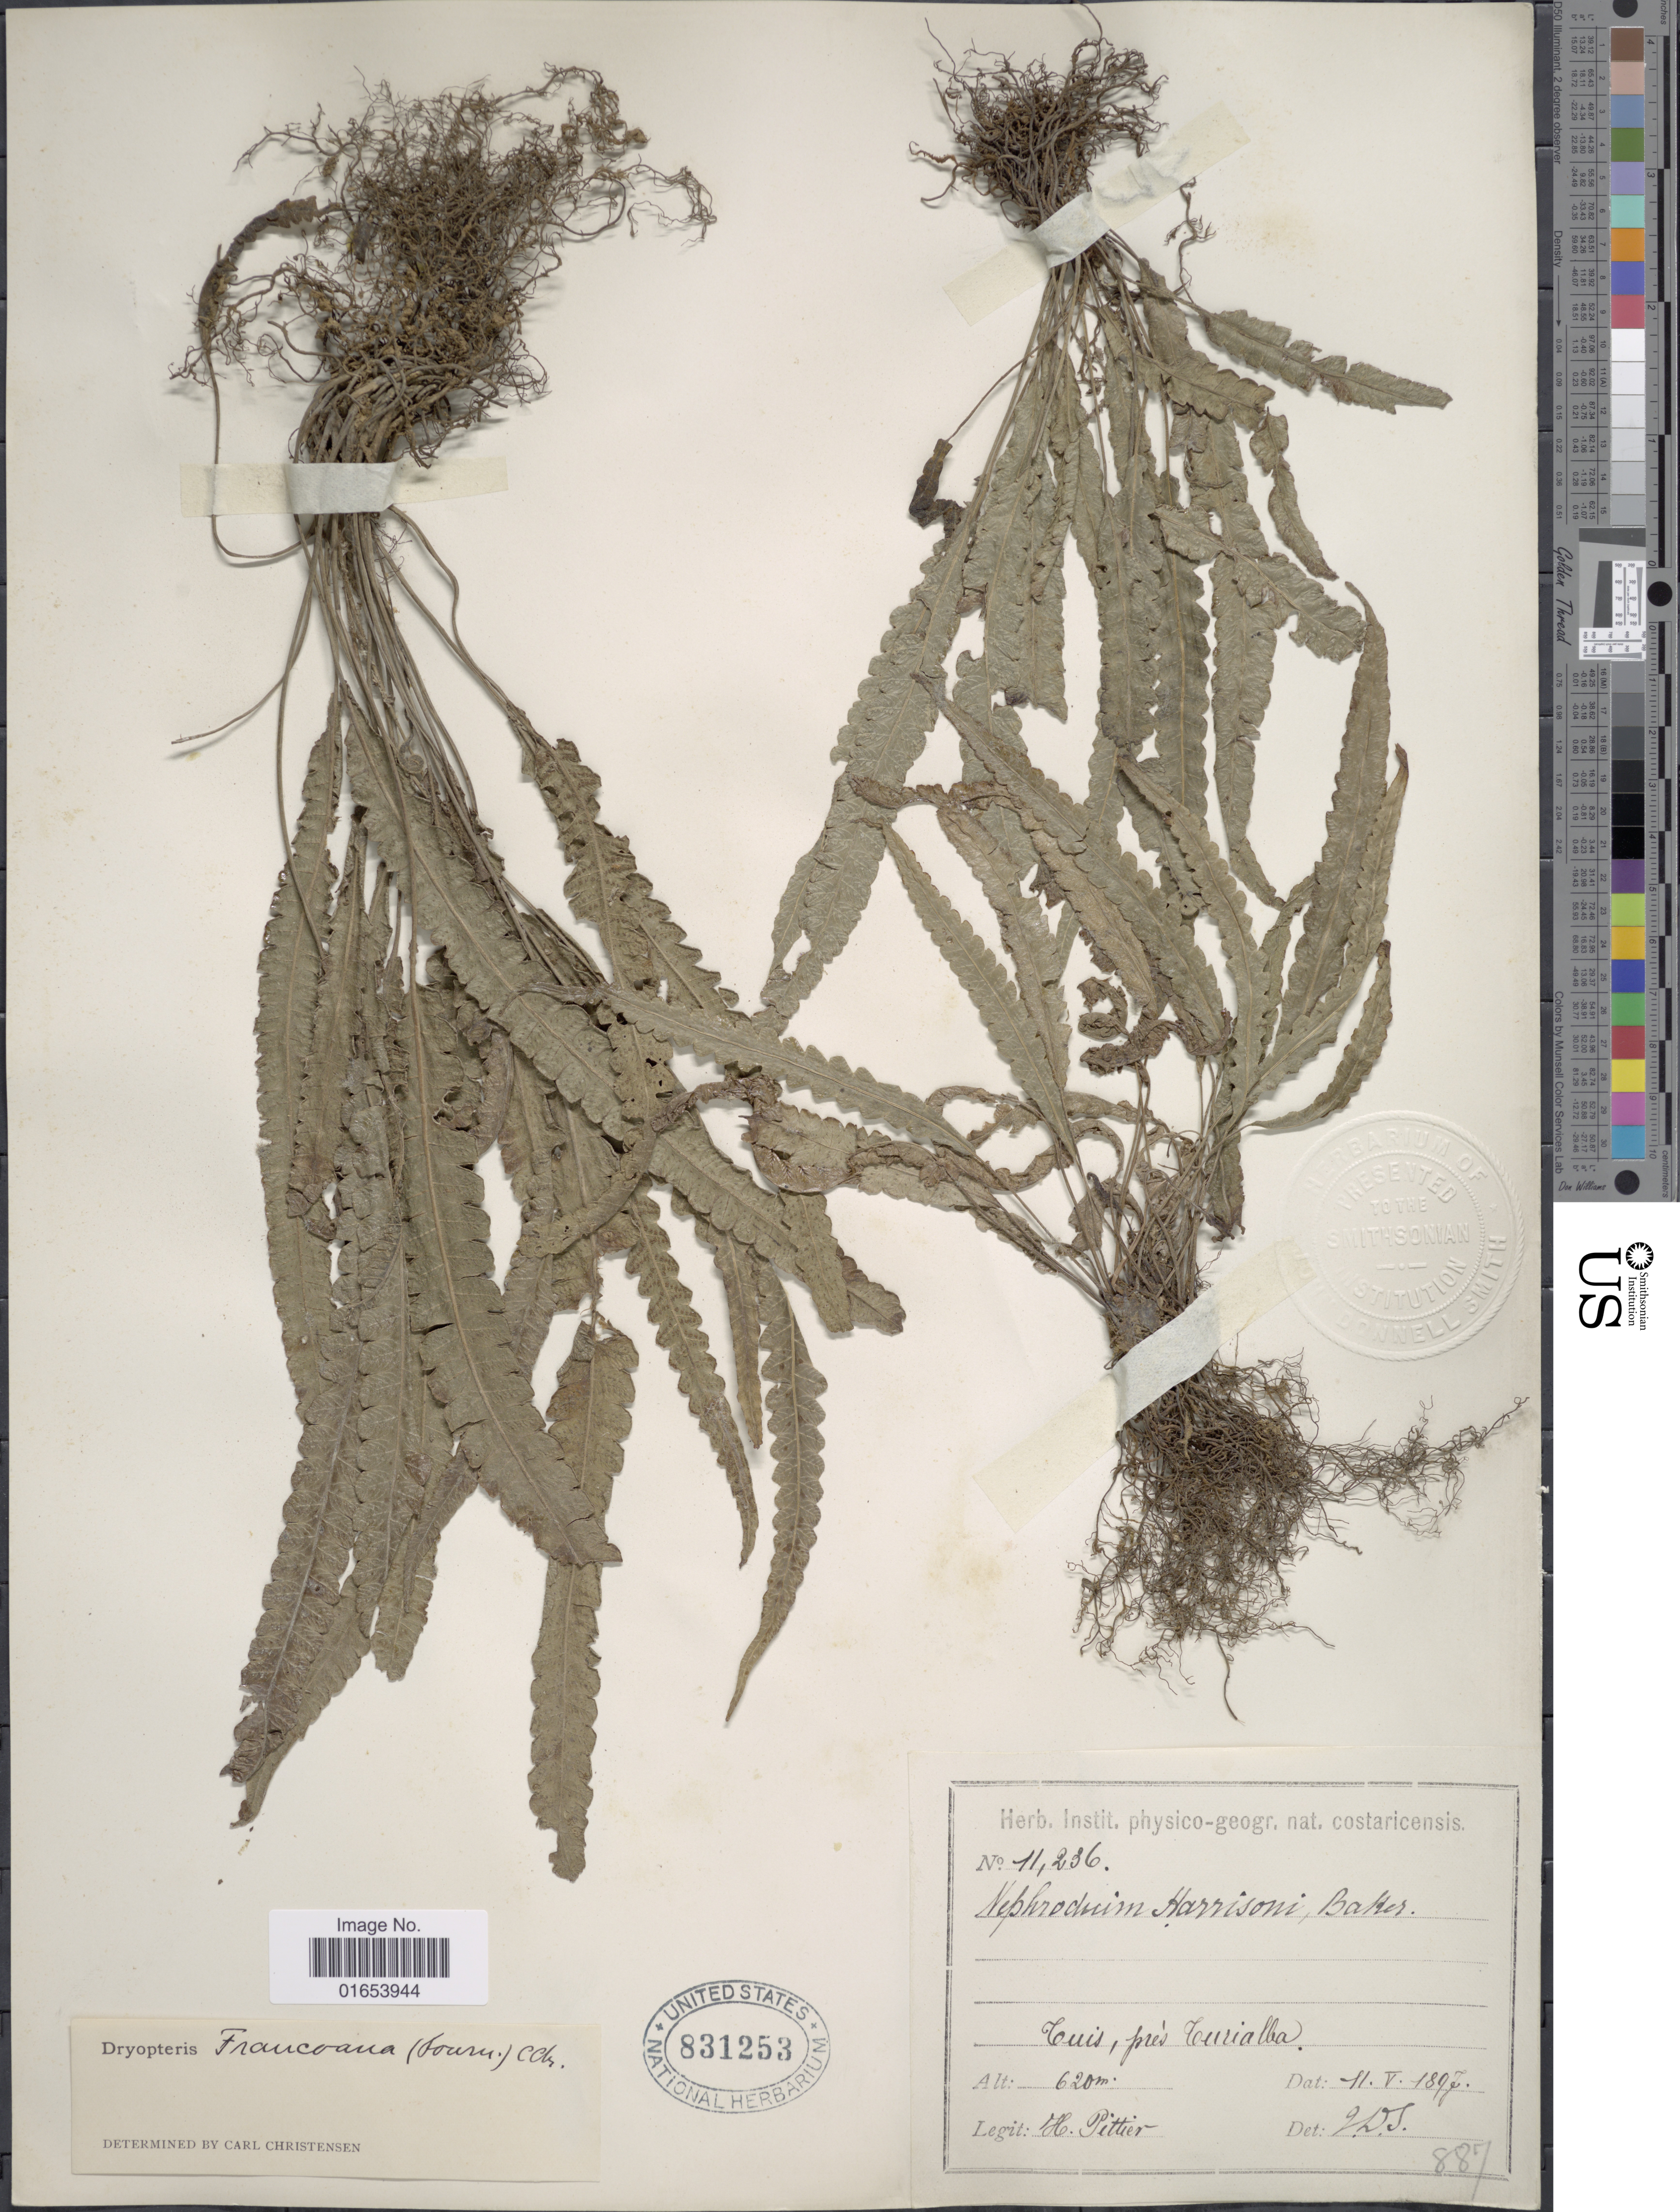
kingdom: Plantae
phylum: Tracheophyta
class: Polypodiopsida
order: Polypodiales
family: Thelypteridaceae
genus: Goniopteris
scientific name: Goniopteris francoana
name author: (E. Fourn.) Á. Löve & D. Löve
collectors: H. F. Pittier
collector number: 11236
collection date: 1897-05-11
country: Costa Rica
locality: Tuis, pres Turialba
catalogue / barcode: US 831253